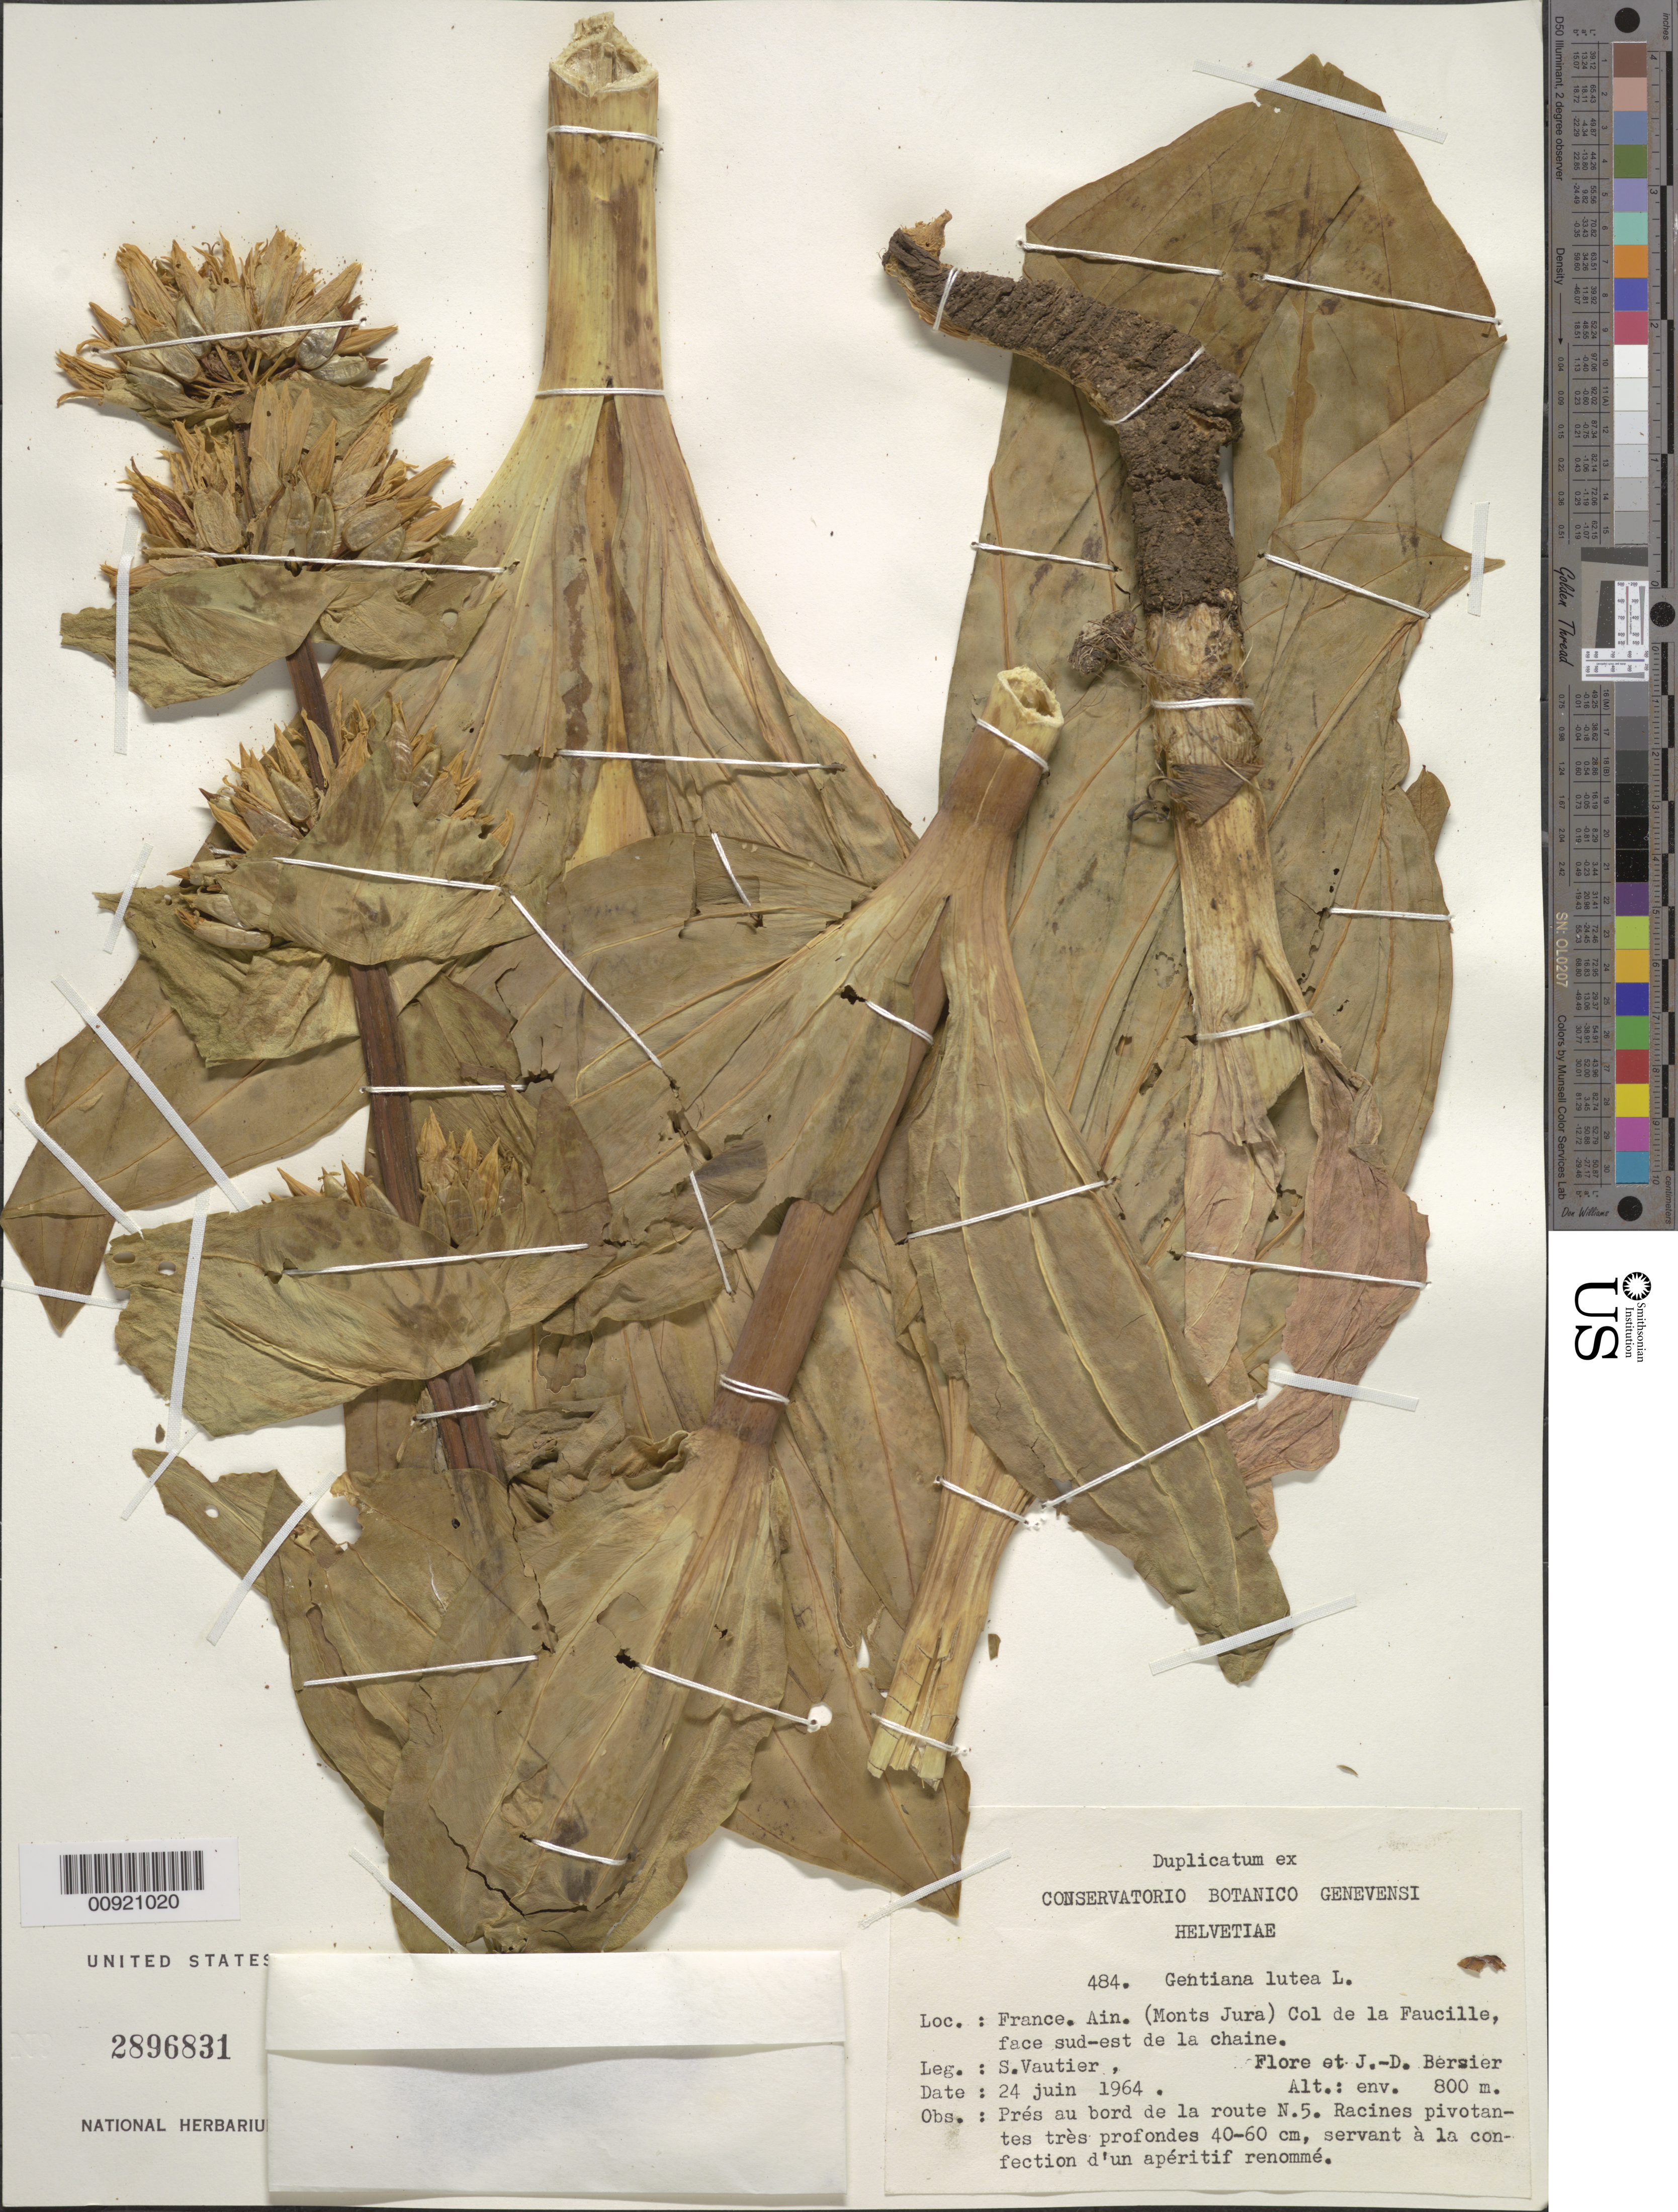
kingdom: Plantae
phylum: Tracheophyta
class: Magnoliopsida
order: Gentianales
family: Gentianaceae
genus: Gentiana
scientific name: Gentiana lutea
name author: L.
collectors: S. Vautier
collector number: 484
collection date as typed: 24 Jun 1964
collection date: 1964-06-24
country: France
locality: Ain. (Monts Jura) col de la faucille, face sud-est de la chaine. Pres au bord de la route N.5.Racines pivotantes très profondes 40-60 cm, servant à la confection d'un apéritif renommé.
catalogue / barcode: US 2896831